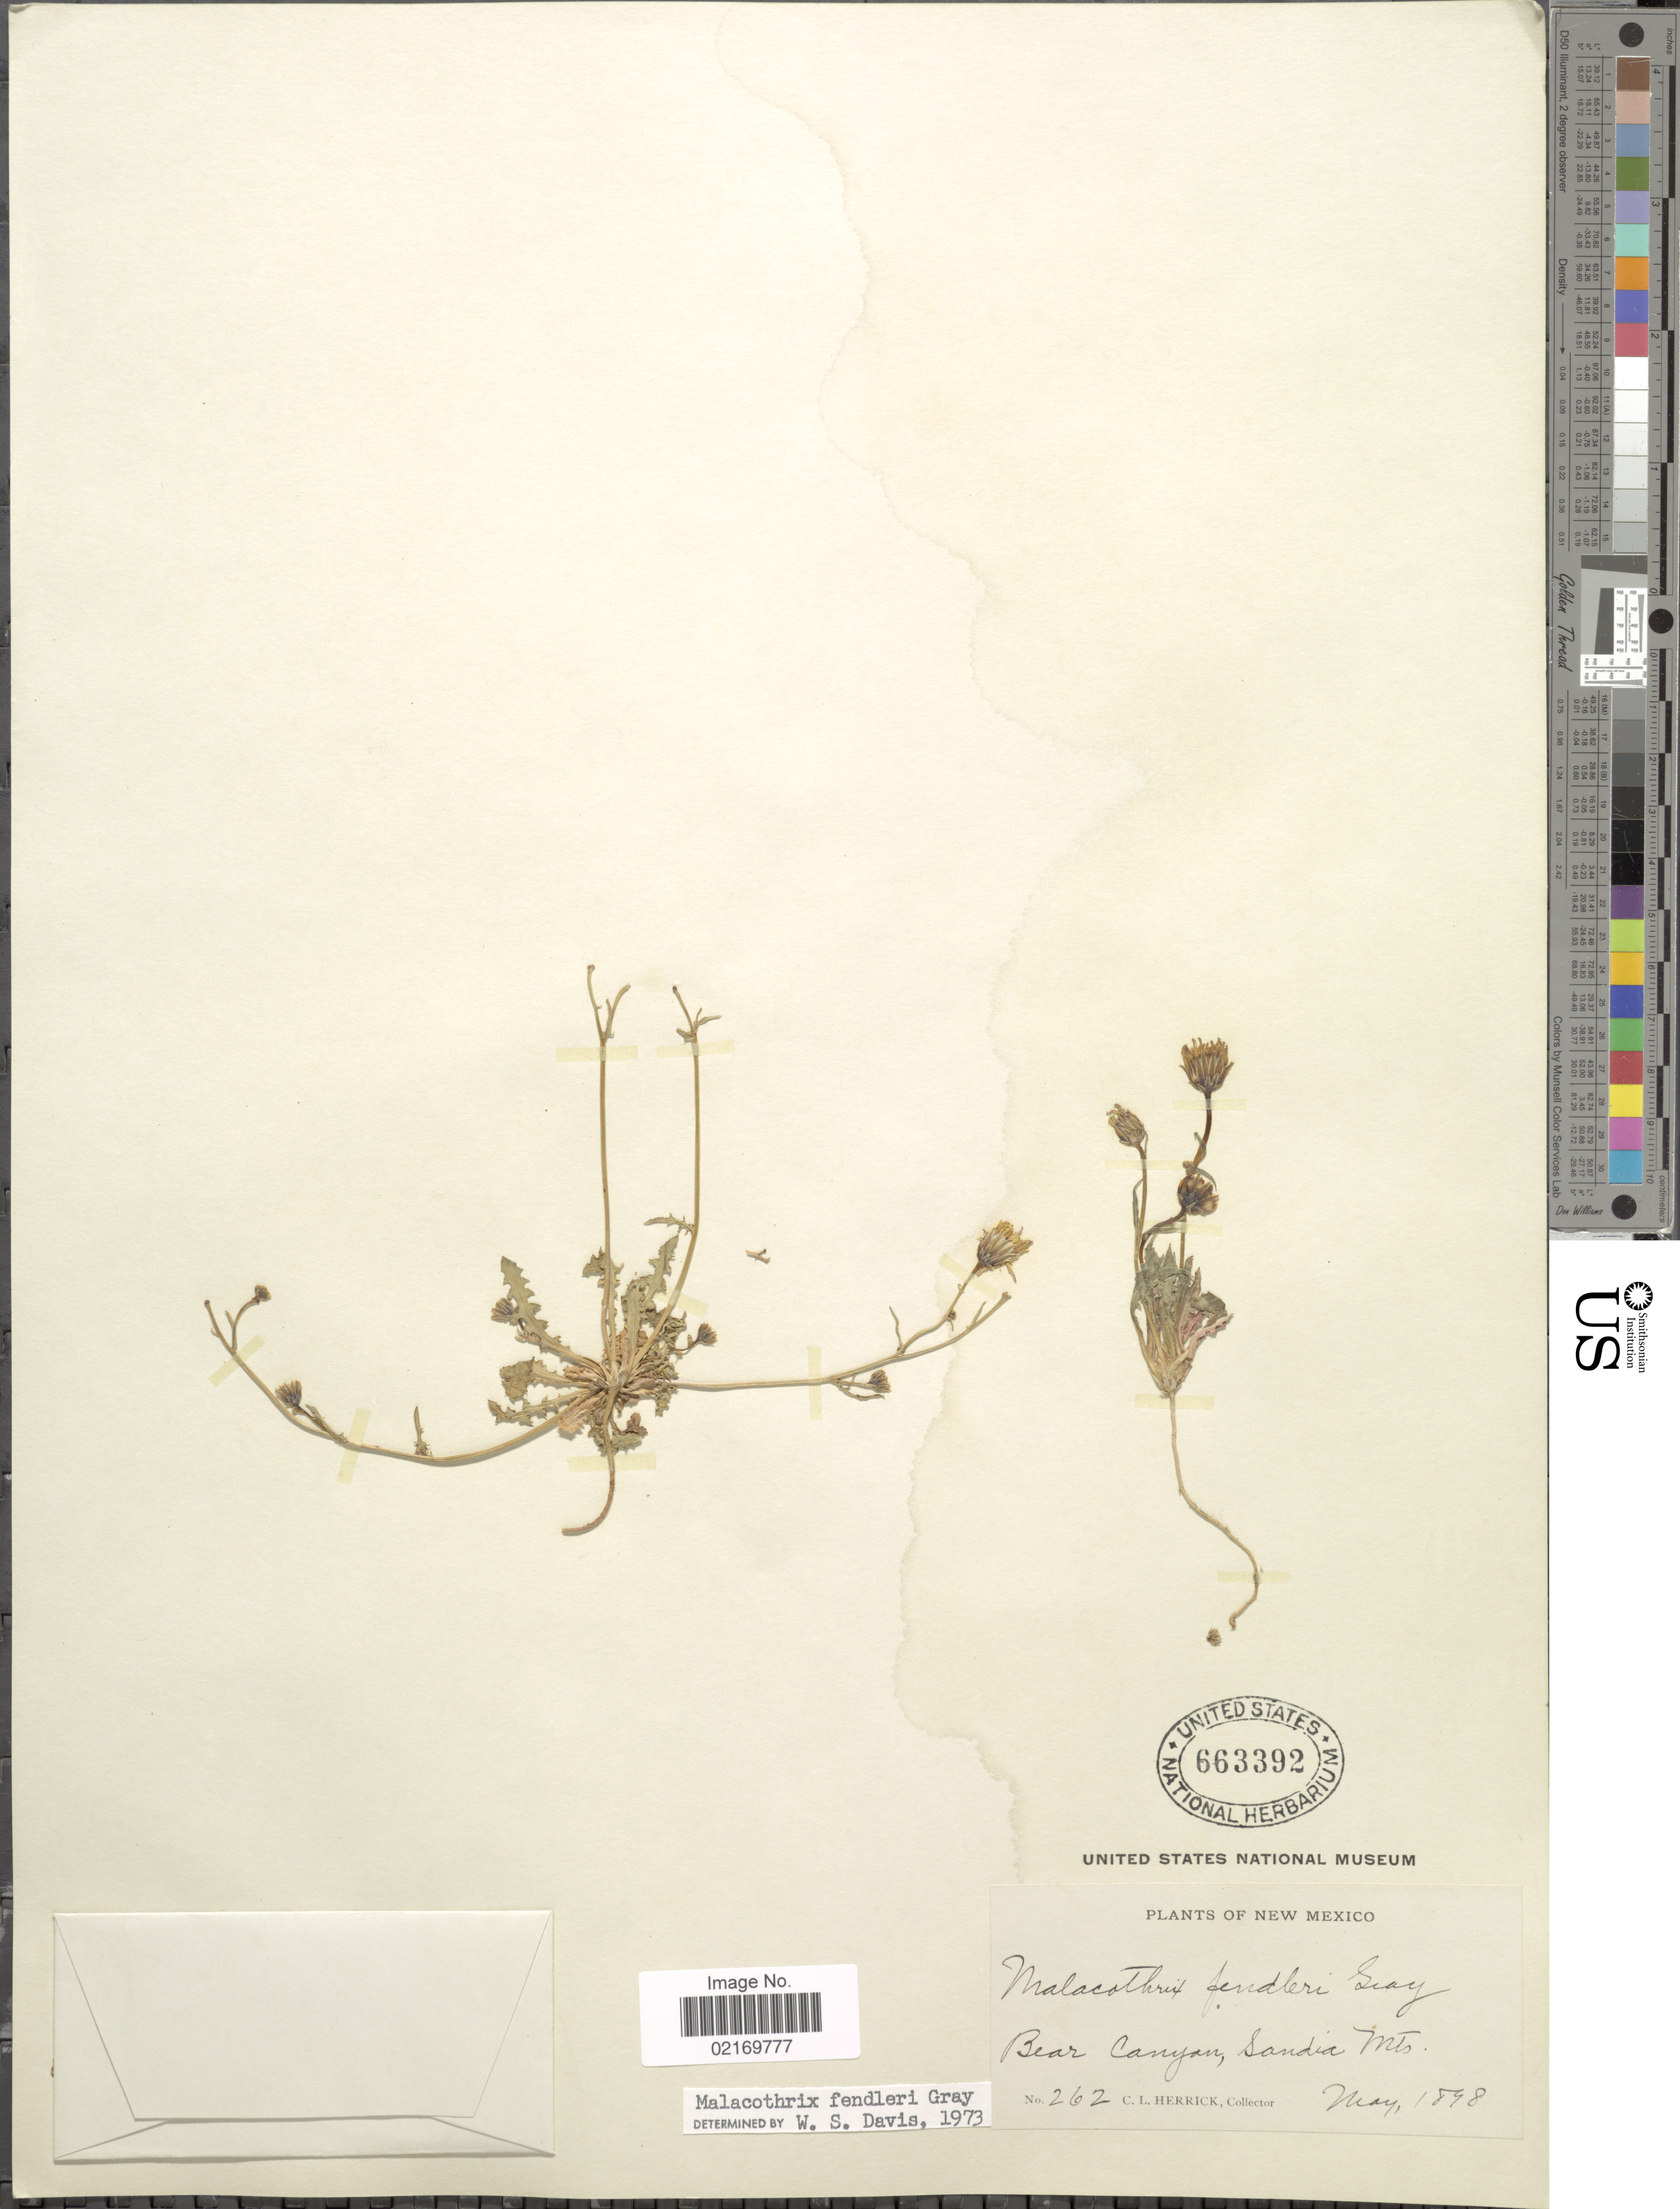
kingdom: Plantae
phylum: Tracheophyta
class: Magnoliopsida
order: Asterales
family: Asteraceae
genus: Malacothrix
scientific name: Malacothrix fendleri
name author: A. Gray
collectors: C. Herrick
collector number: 262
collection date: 1898-05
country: United States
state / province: New Mexico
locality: Bear Canyon, Sandia Mts.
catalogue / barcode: US 663392